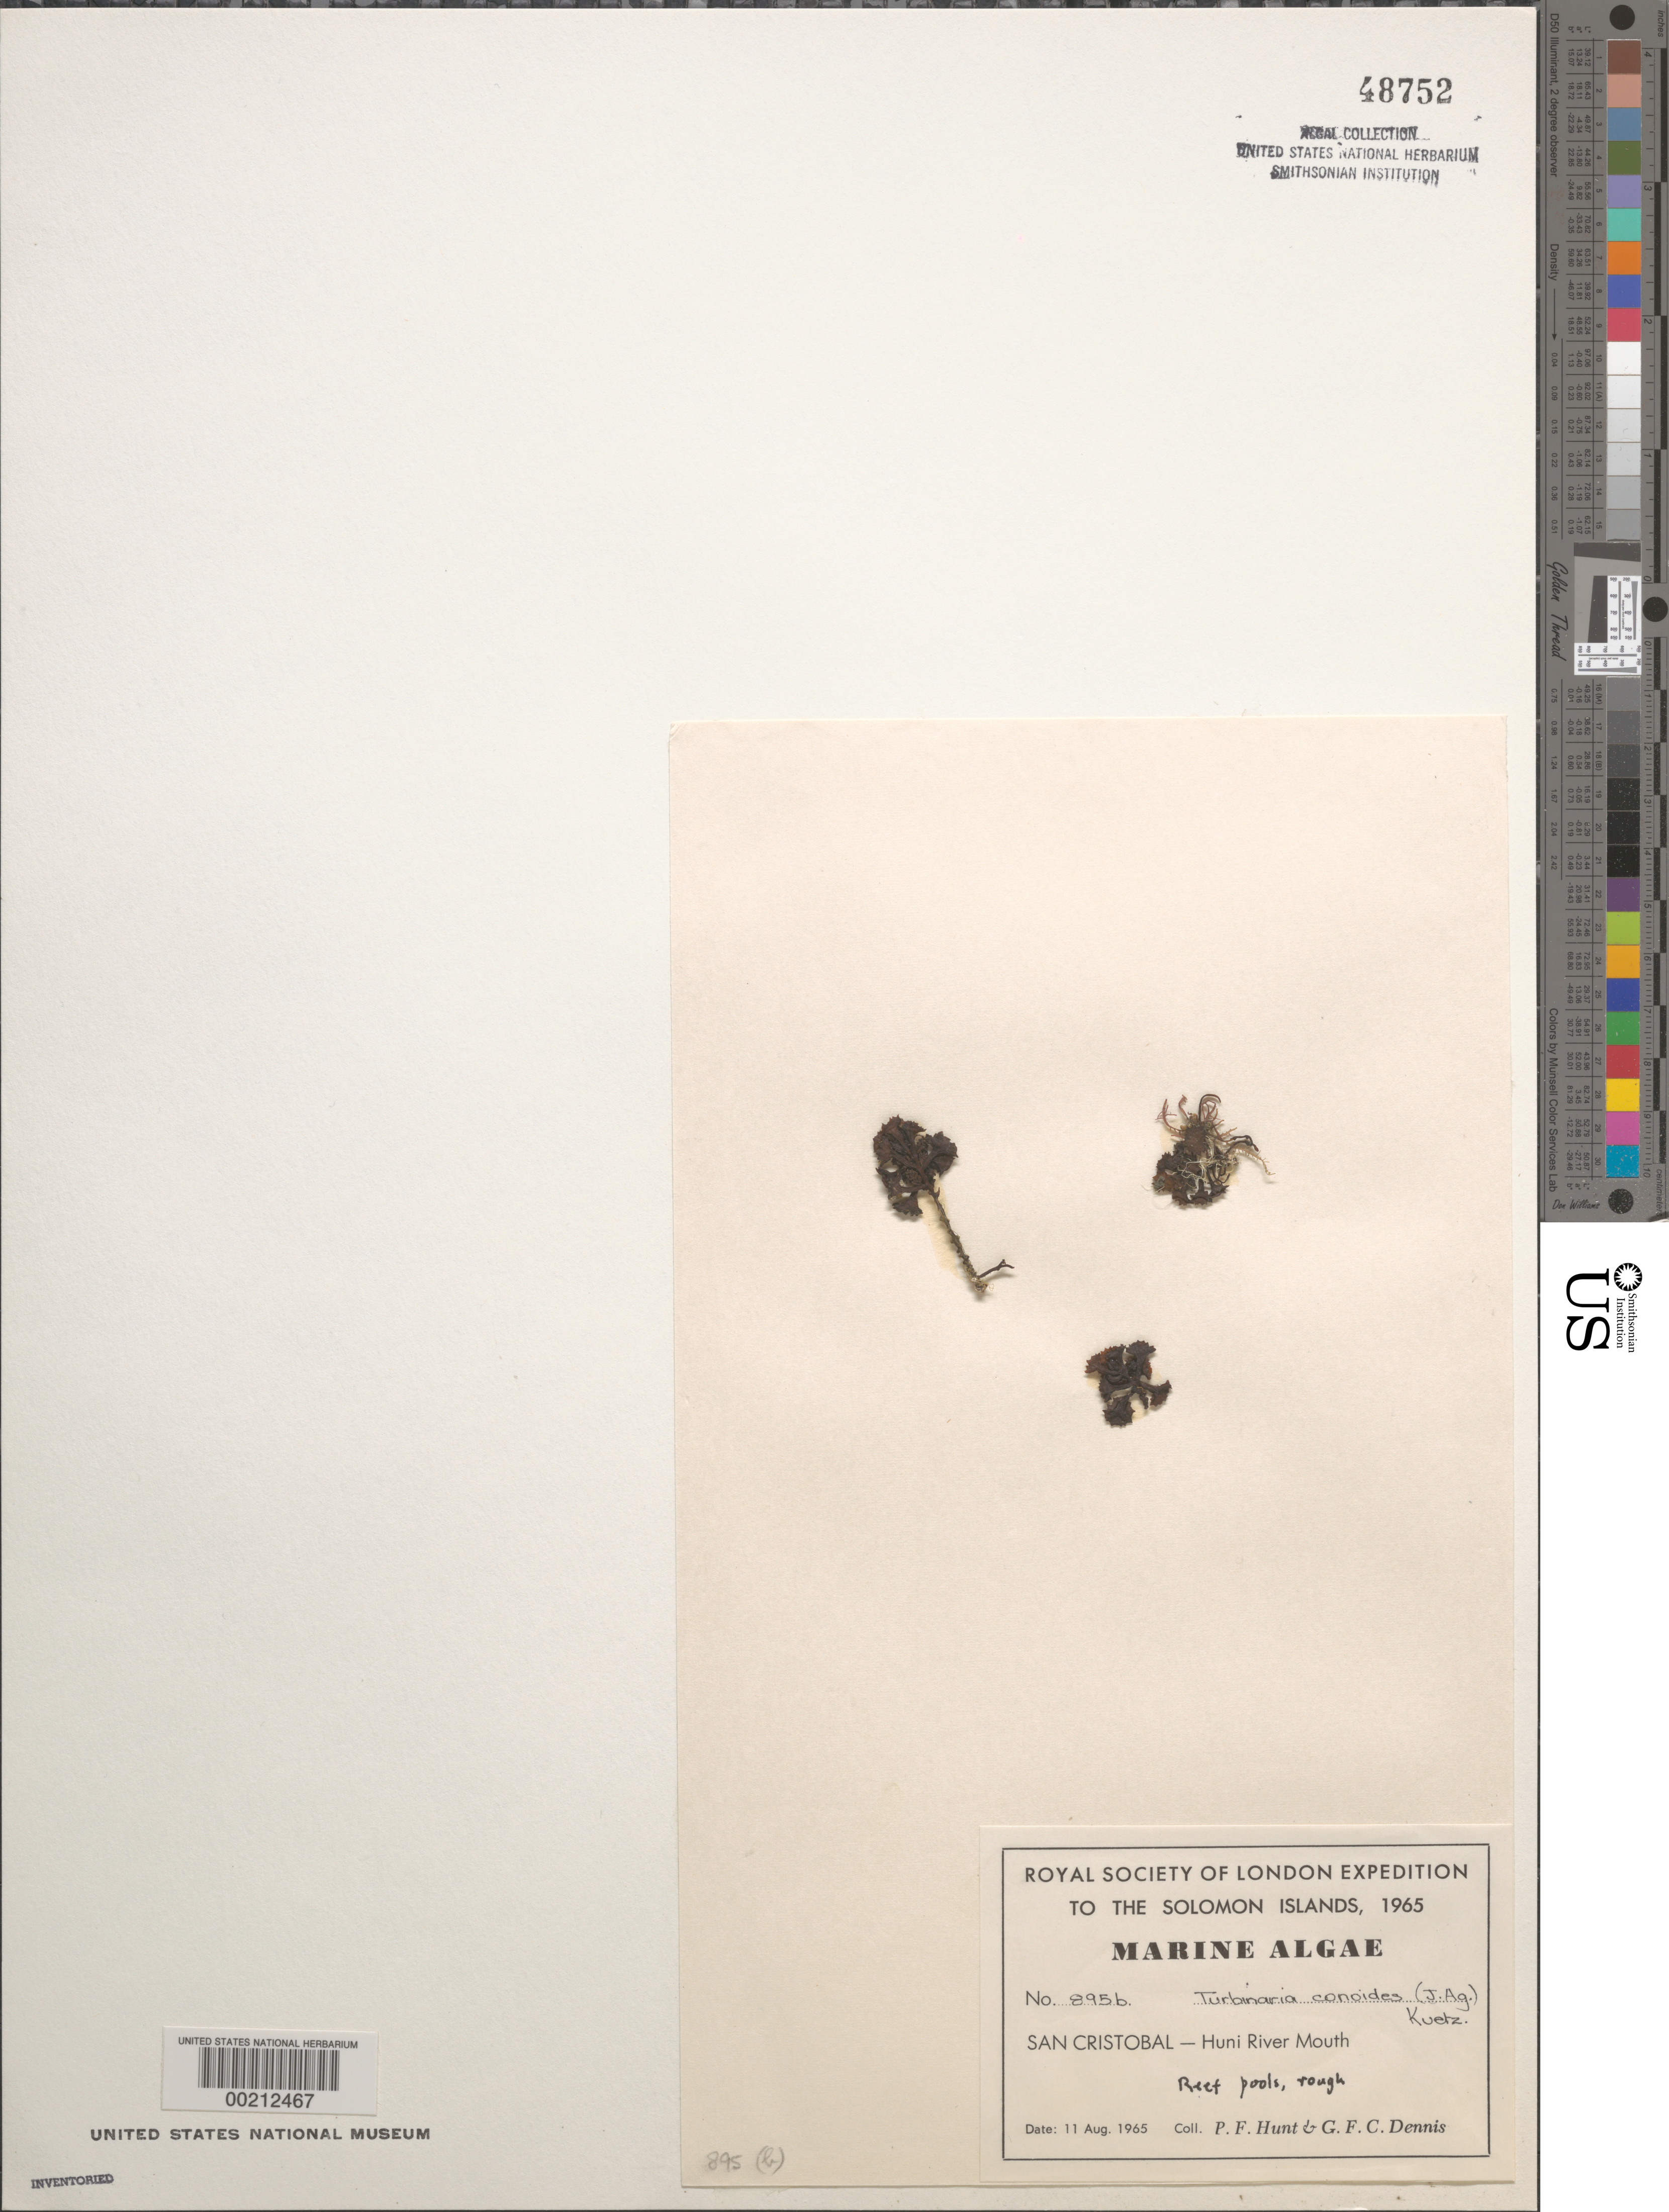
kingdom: Chromista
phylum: Ochrophyta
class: Phaeophyceae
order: Fucales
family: Sargassaceae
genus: Turbinaria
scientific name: Turbinaria conoides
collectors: P. F. Hunt & G. Dennis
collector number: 895b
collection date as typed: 11 Aug 1965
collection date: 1965-08-11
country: Solomon Islands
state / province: Makira-Ulawa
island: San Cristobal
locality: Huni River mouth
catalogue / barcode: US 48752